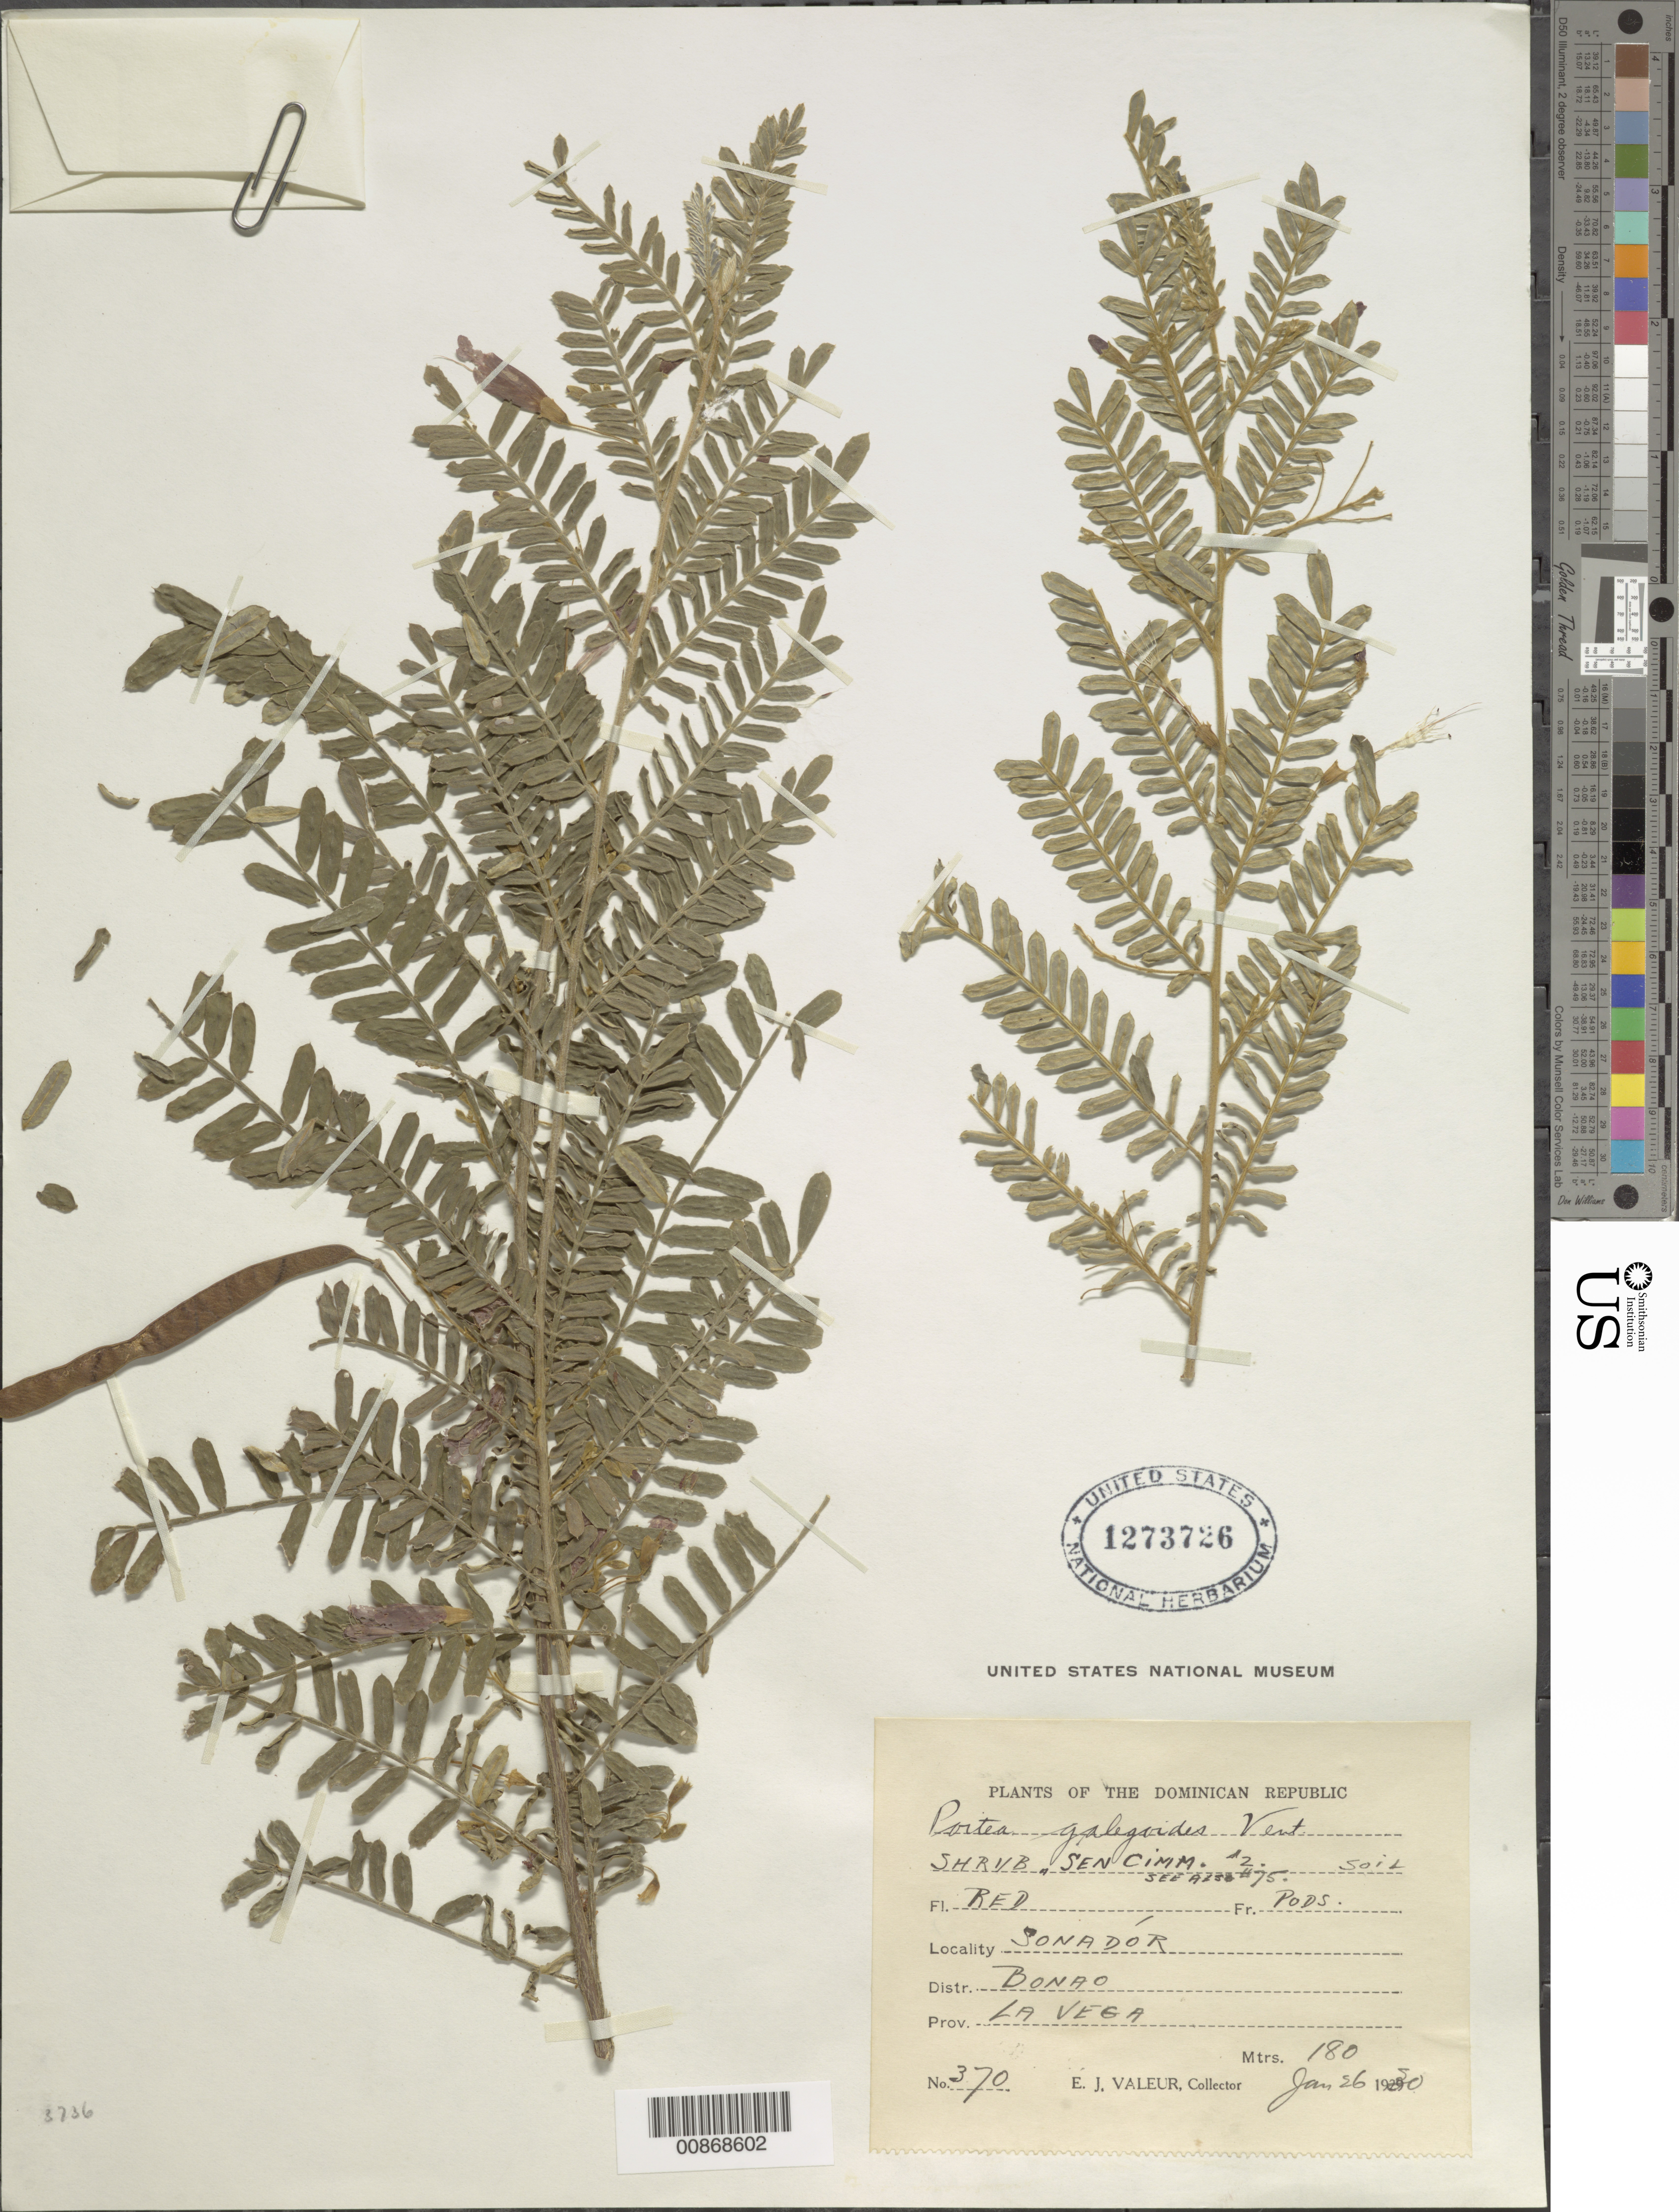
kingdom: Plantae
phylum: Tracheophyta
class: Magnoliopsida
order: Fabales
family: Fabaceae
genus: Poitea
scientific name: Poitea galegoides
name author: Vent.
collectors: E. Valeur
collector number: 370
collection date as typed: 26 Jan 1930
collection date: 1930-01-26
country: Dominican Republic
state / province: La Vega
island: Hispaniola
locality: Sonador, Distr. Bonao.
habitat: Soil.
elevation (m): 180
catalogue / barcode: US 1273726